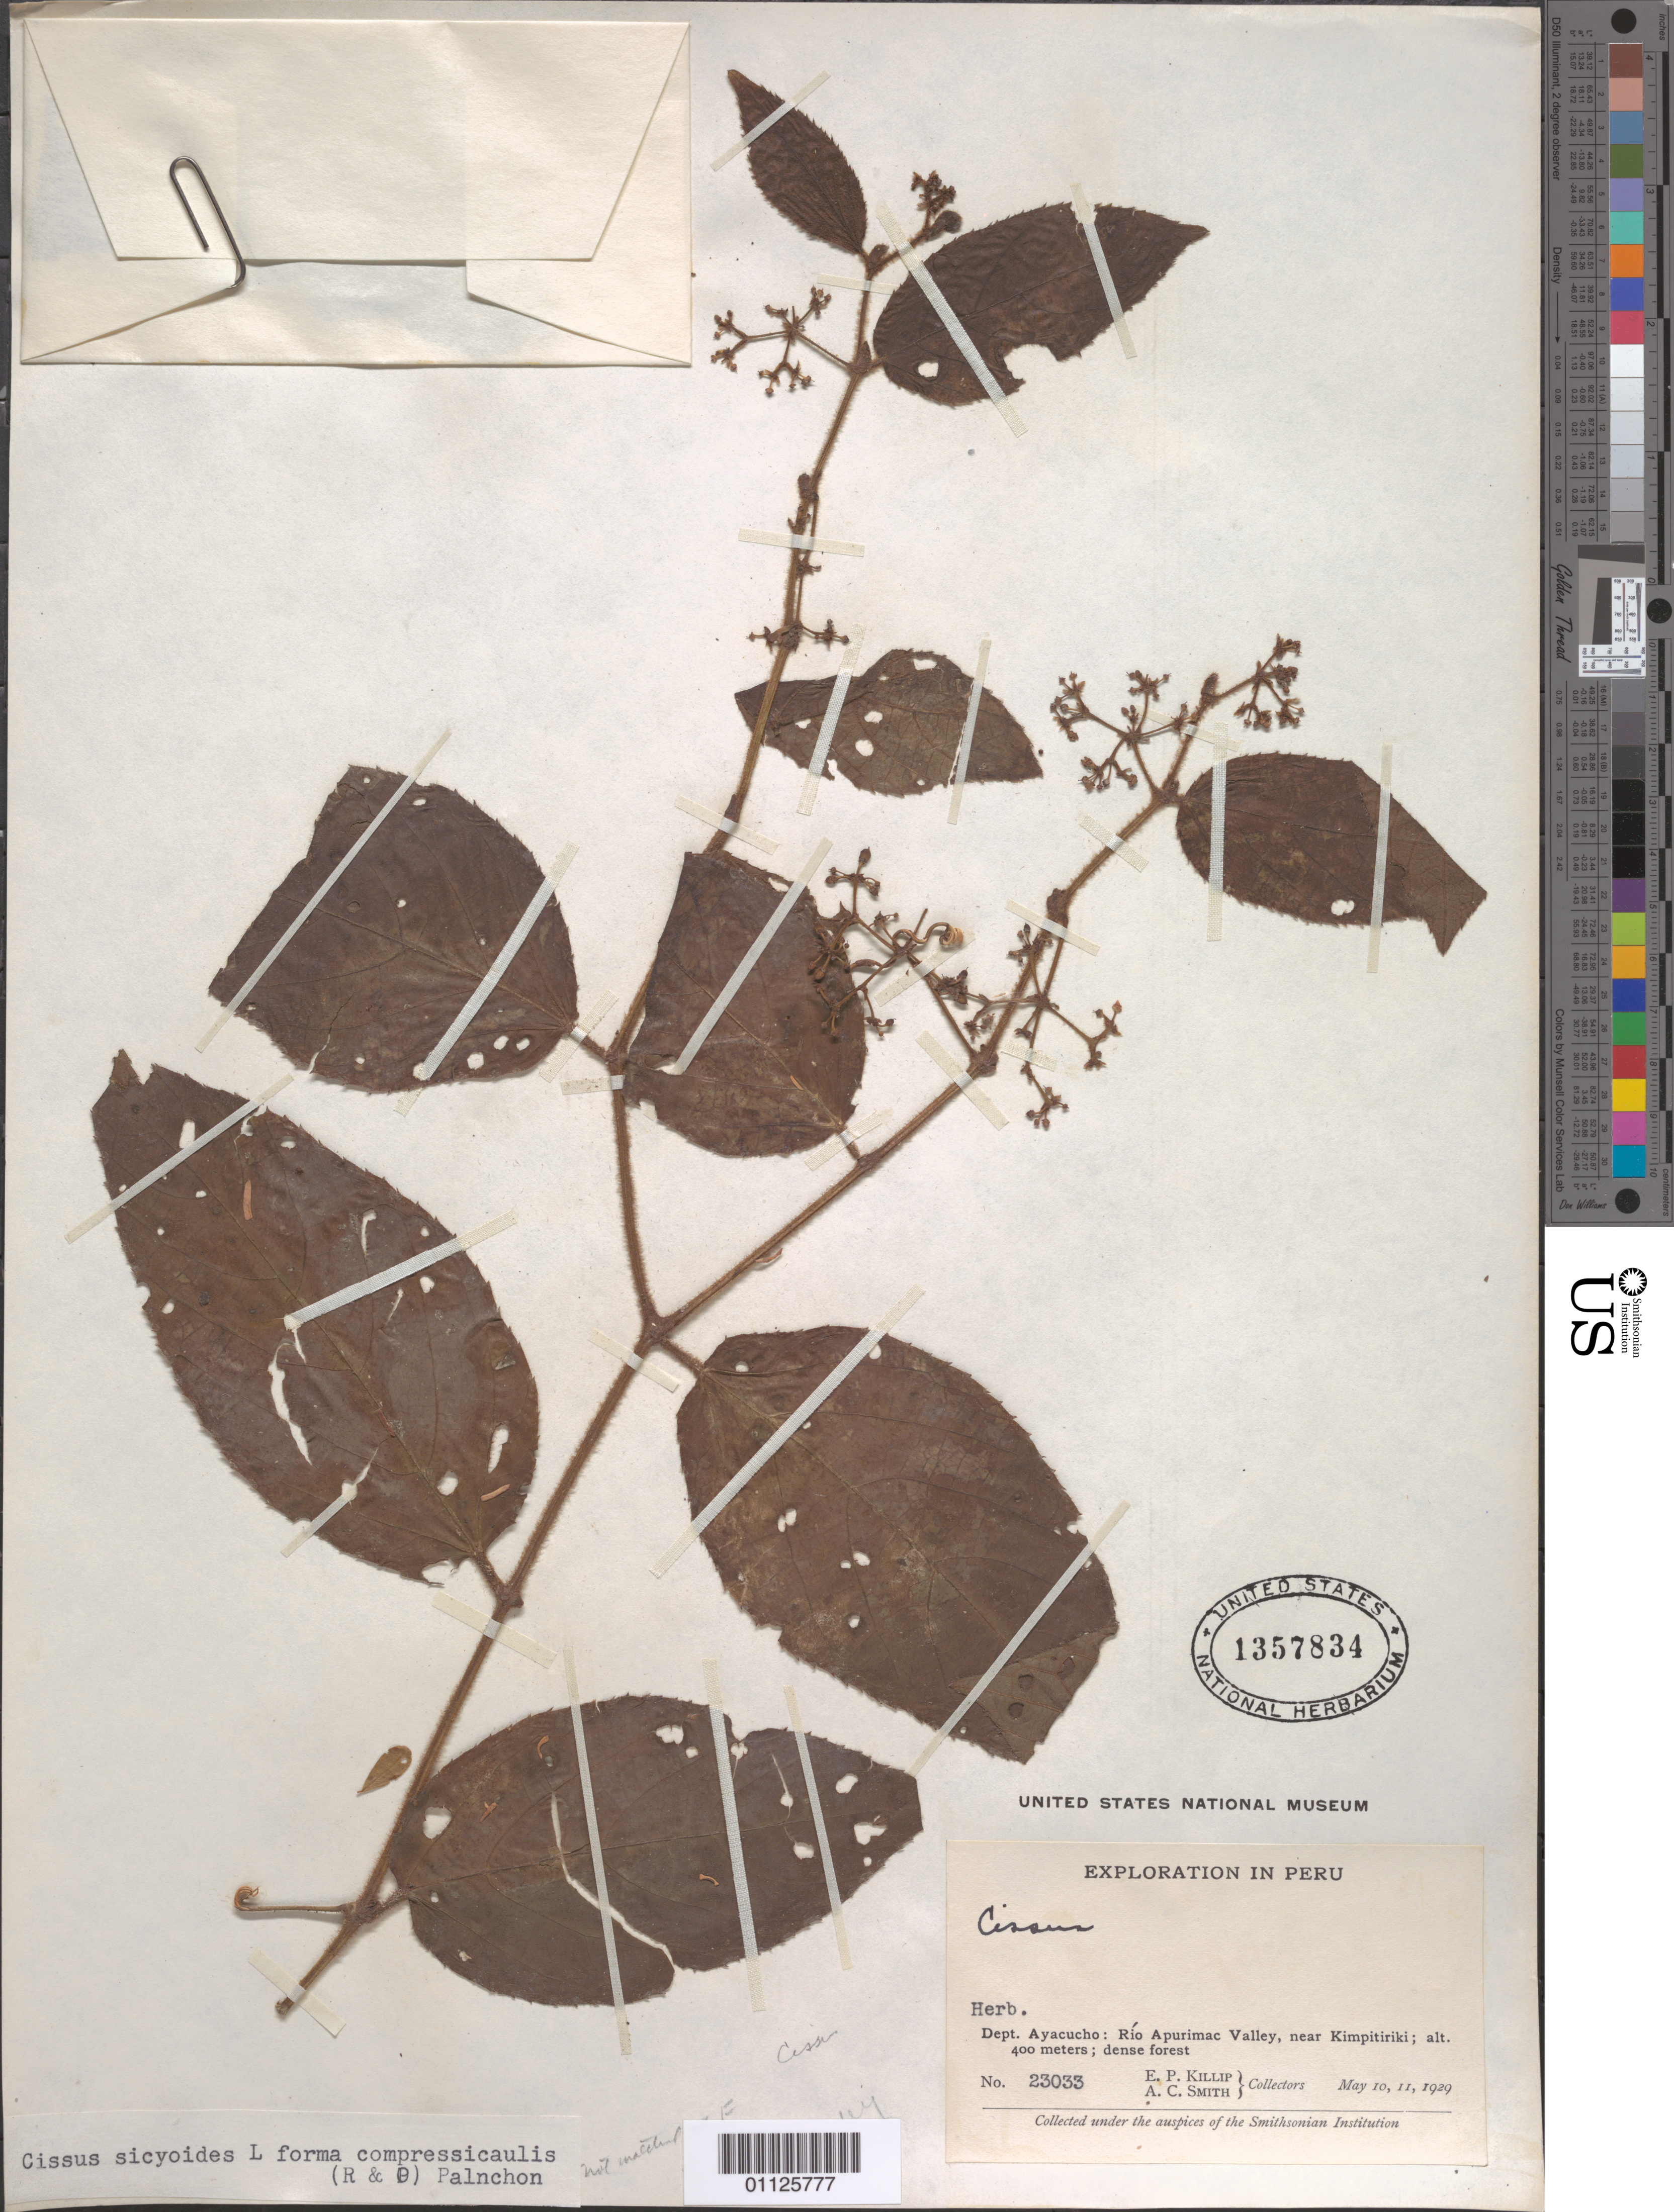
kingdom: Plantae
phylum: Tracheophyta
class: Magnoliopsida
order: Vitales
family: Vitaceae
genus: Cissus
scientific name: Cissus verticillata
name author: (L.) Nicolson & C.E. Jarvis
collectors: E. P. Killip & A. C. Smith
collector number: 23033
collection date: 1929-05-10/1929-05-11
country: Peru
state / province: Ayacucho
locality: Rio Apurimac Valley, near Kimpitiriki.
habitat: Dense forest. Herb.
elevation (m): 400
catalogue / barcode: US 1357834